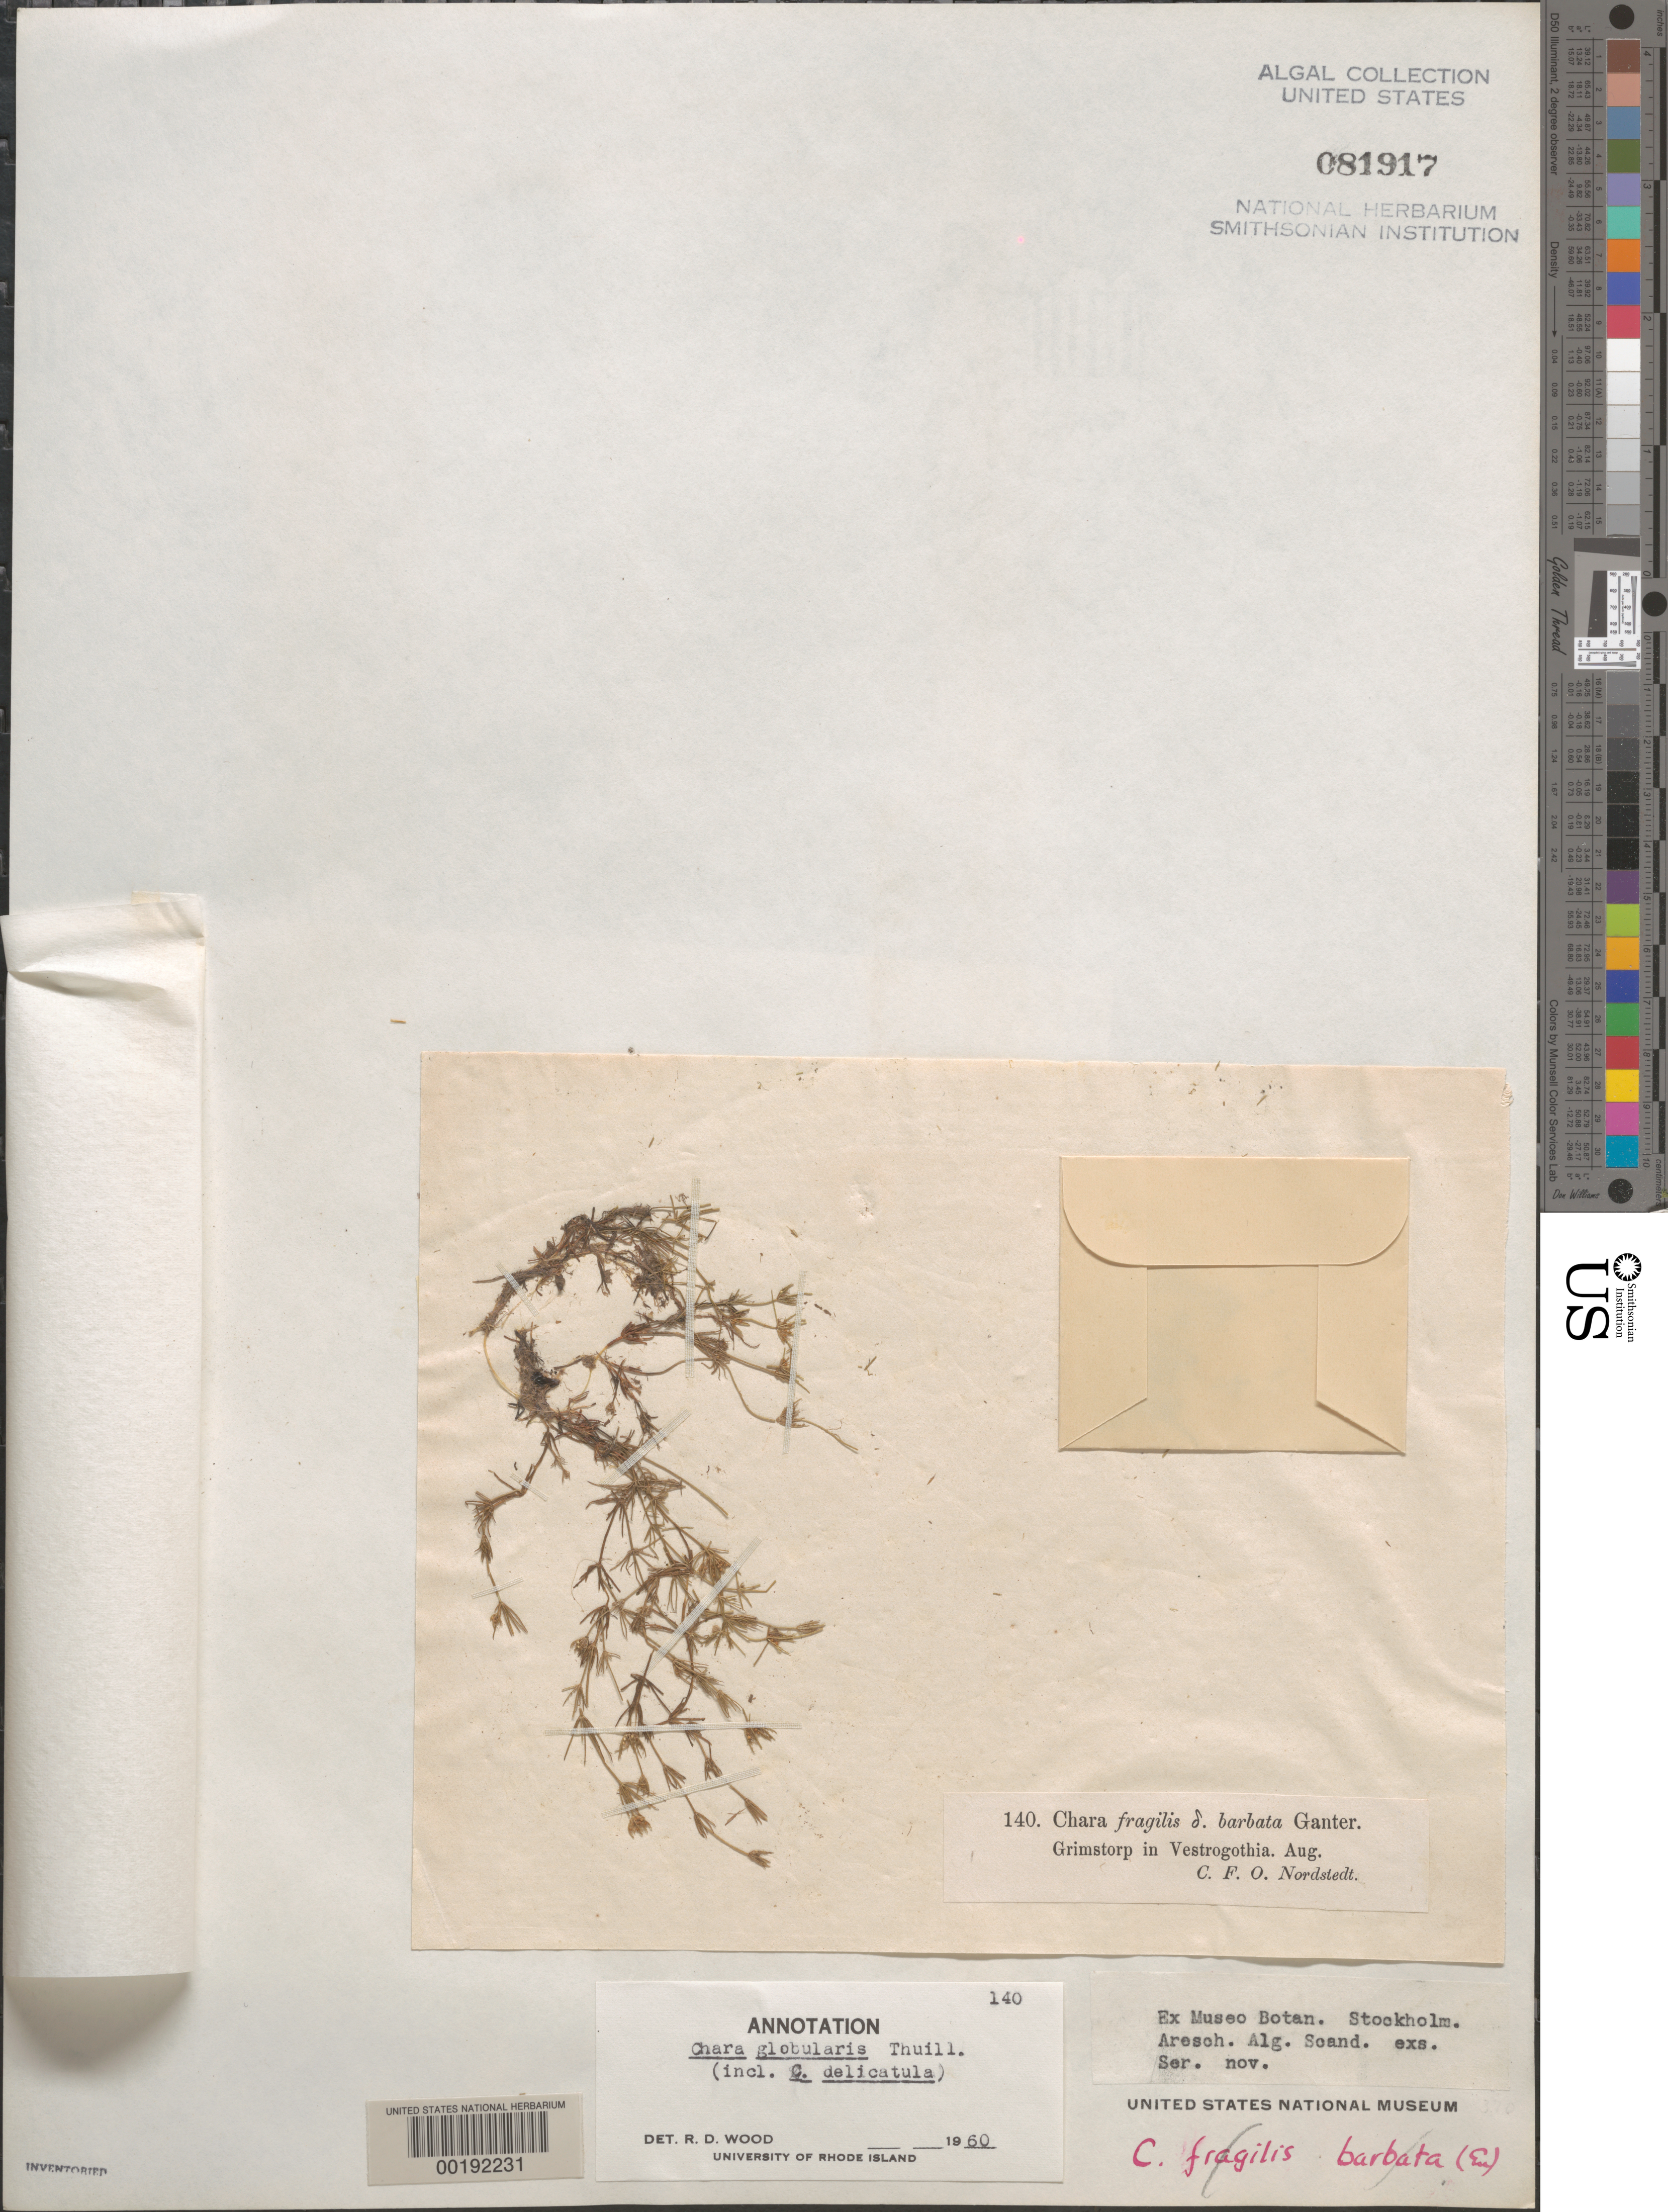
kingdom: Plantae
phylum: Charophyta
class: Charophyceae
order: Charales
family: Characeae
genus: Chara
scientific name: Chara globularis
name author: Thuiller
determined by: Wood, R. D.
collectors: C. F. O. Nordstedt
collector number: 140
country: Sweden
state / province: Västra Götaland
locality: Grimstorp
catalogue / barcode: US 81917